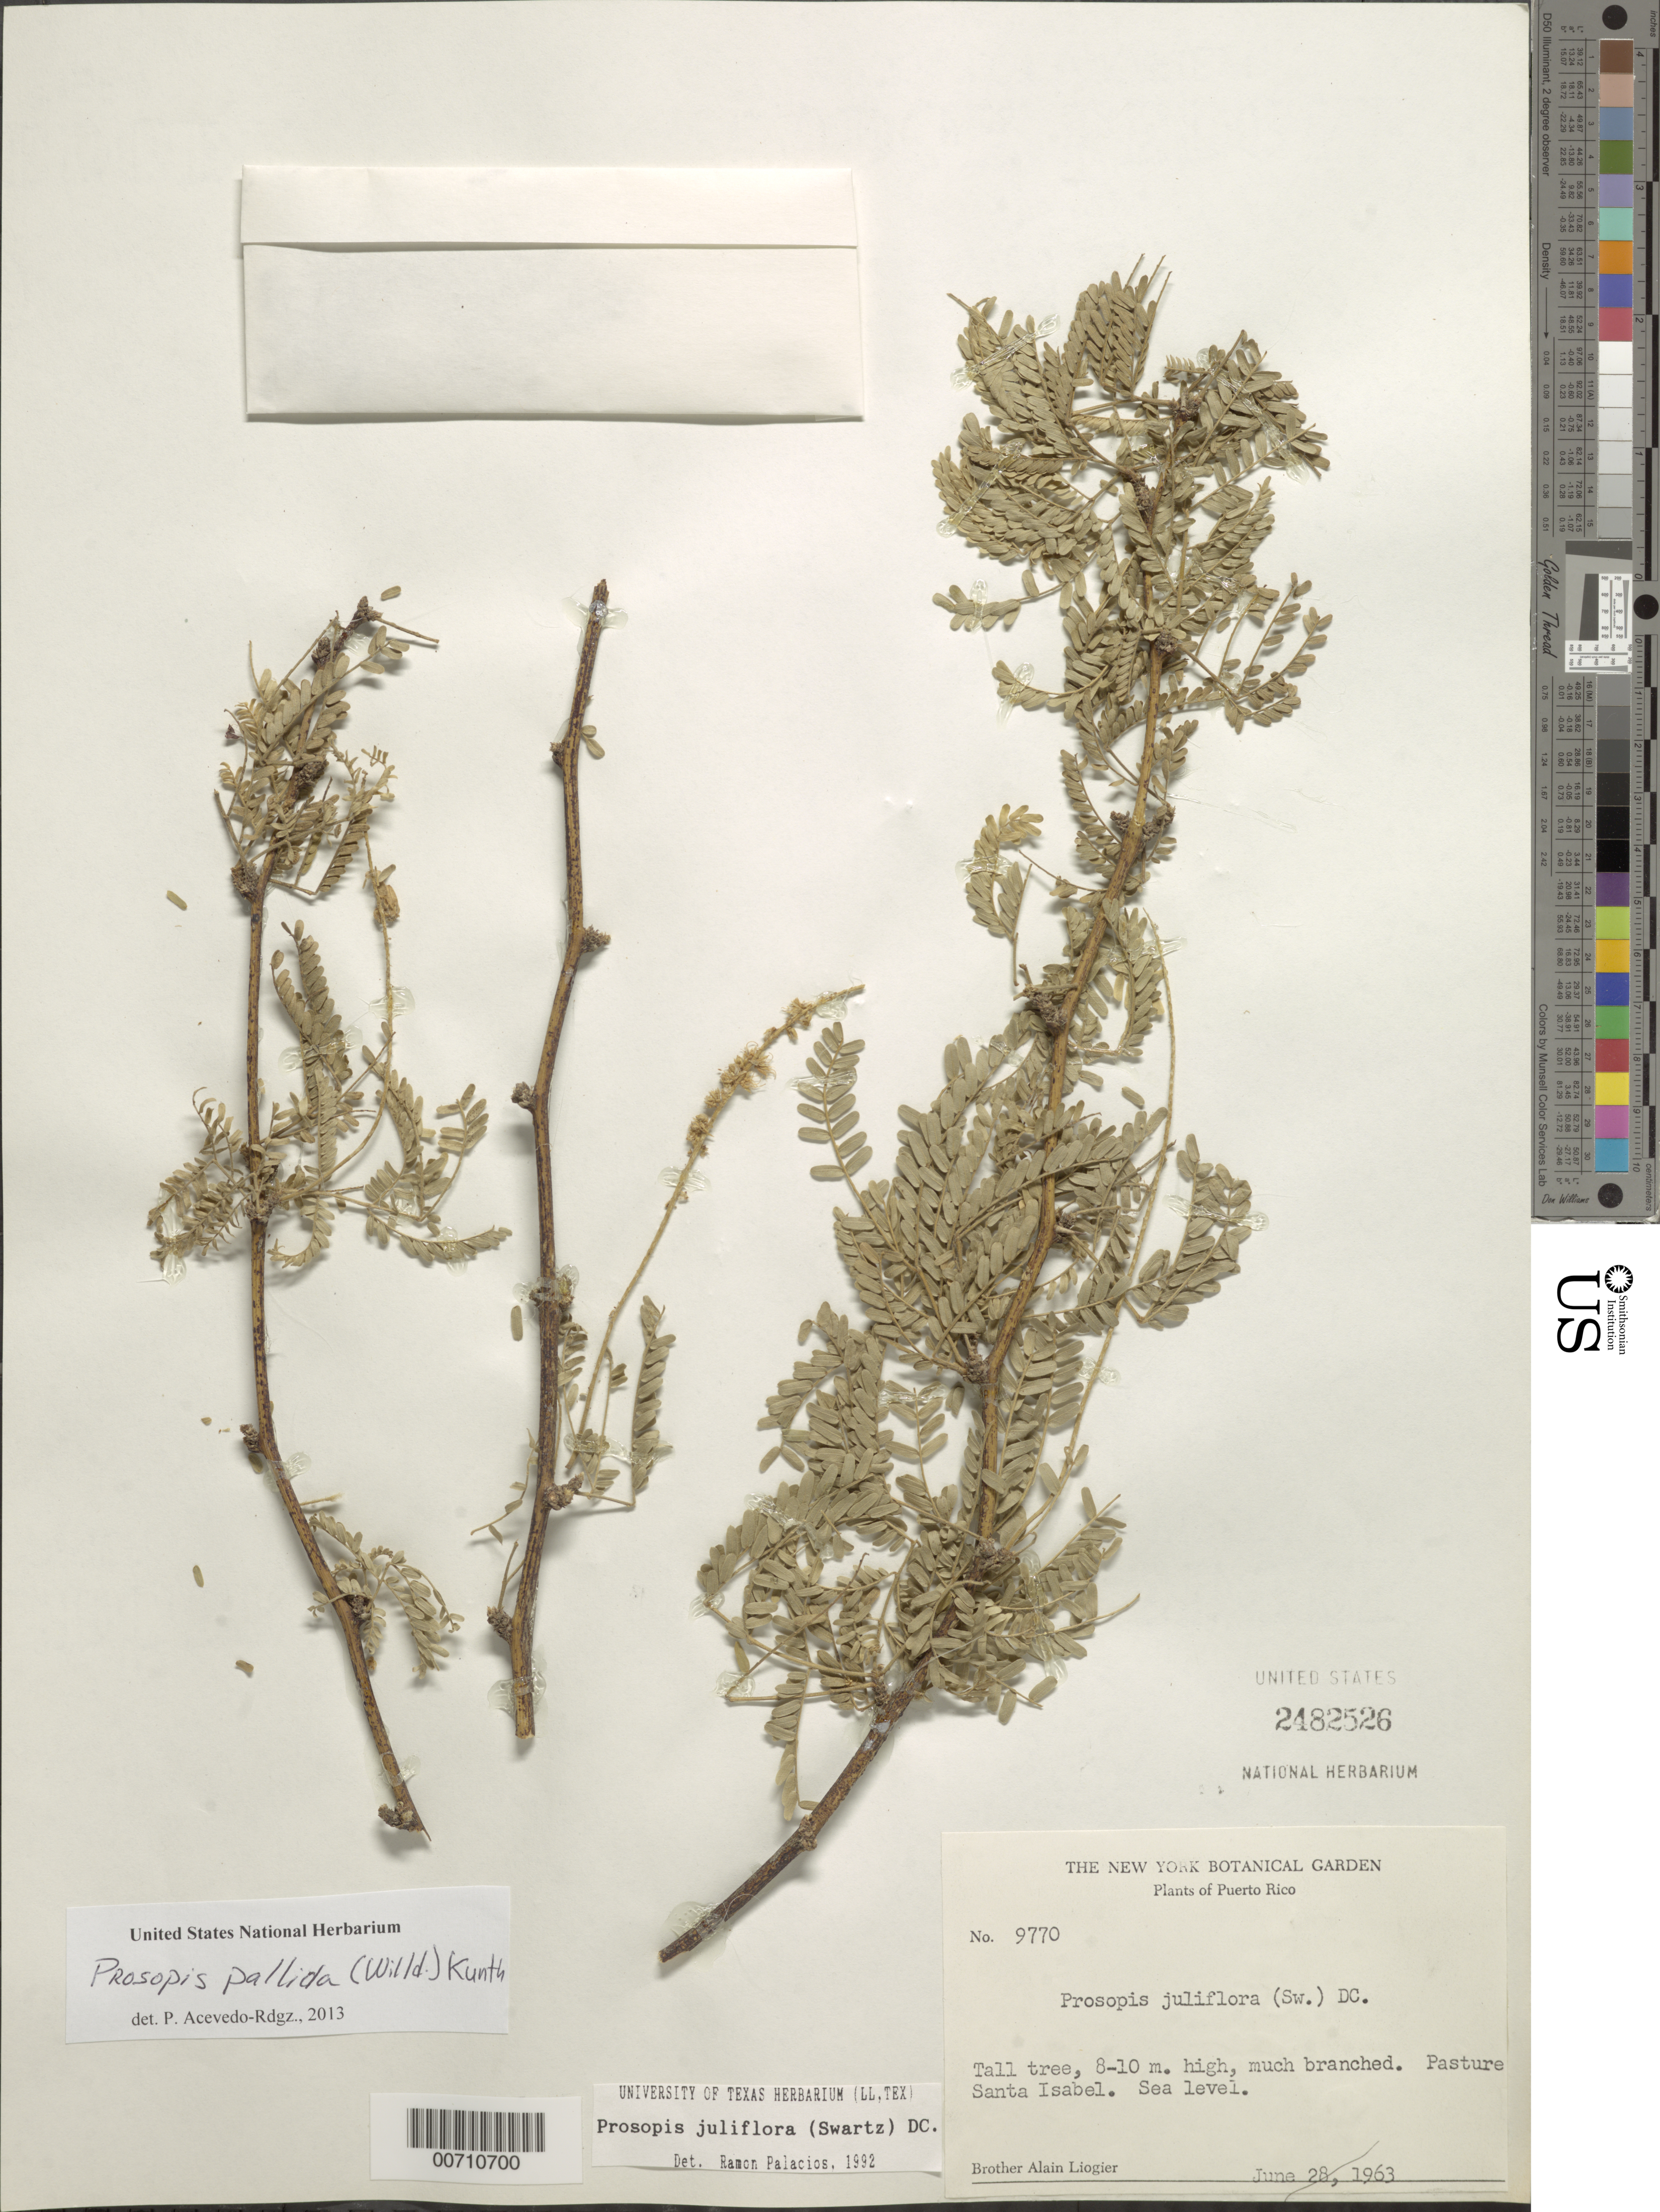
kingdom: Plantae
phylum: Tracheophyta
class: Magnoliopsida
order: Fabales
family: Fabaceae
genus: Neltuma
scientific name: Neltuma pallida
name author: (Humb. & Bonpl. ex Willd.) C. E. Hughes & G.P. Lewis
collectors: A. H. Liogier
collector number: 9770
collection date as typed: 28 Jun 1963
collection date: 1963-06-28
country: Puerto Rico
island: Greater Antilles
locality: Santa Isabel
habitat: Pasture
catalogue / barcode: US 2482526